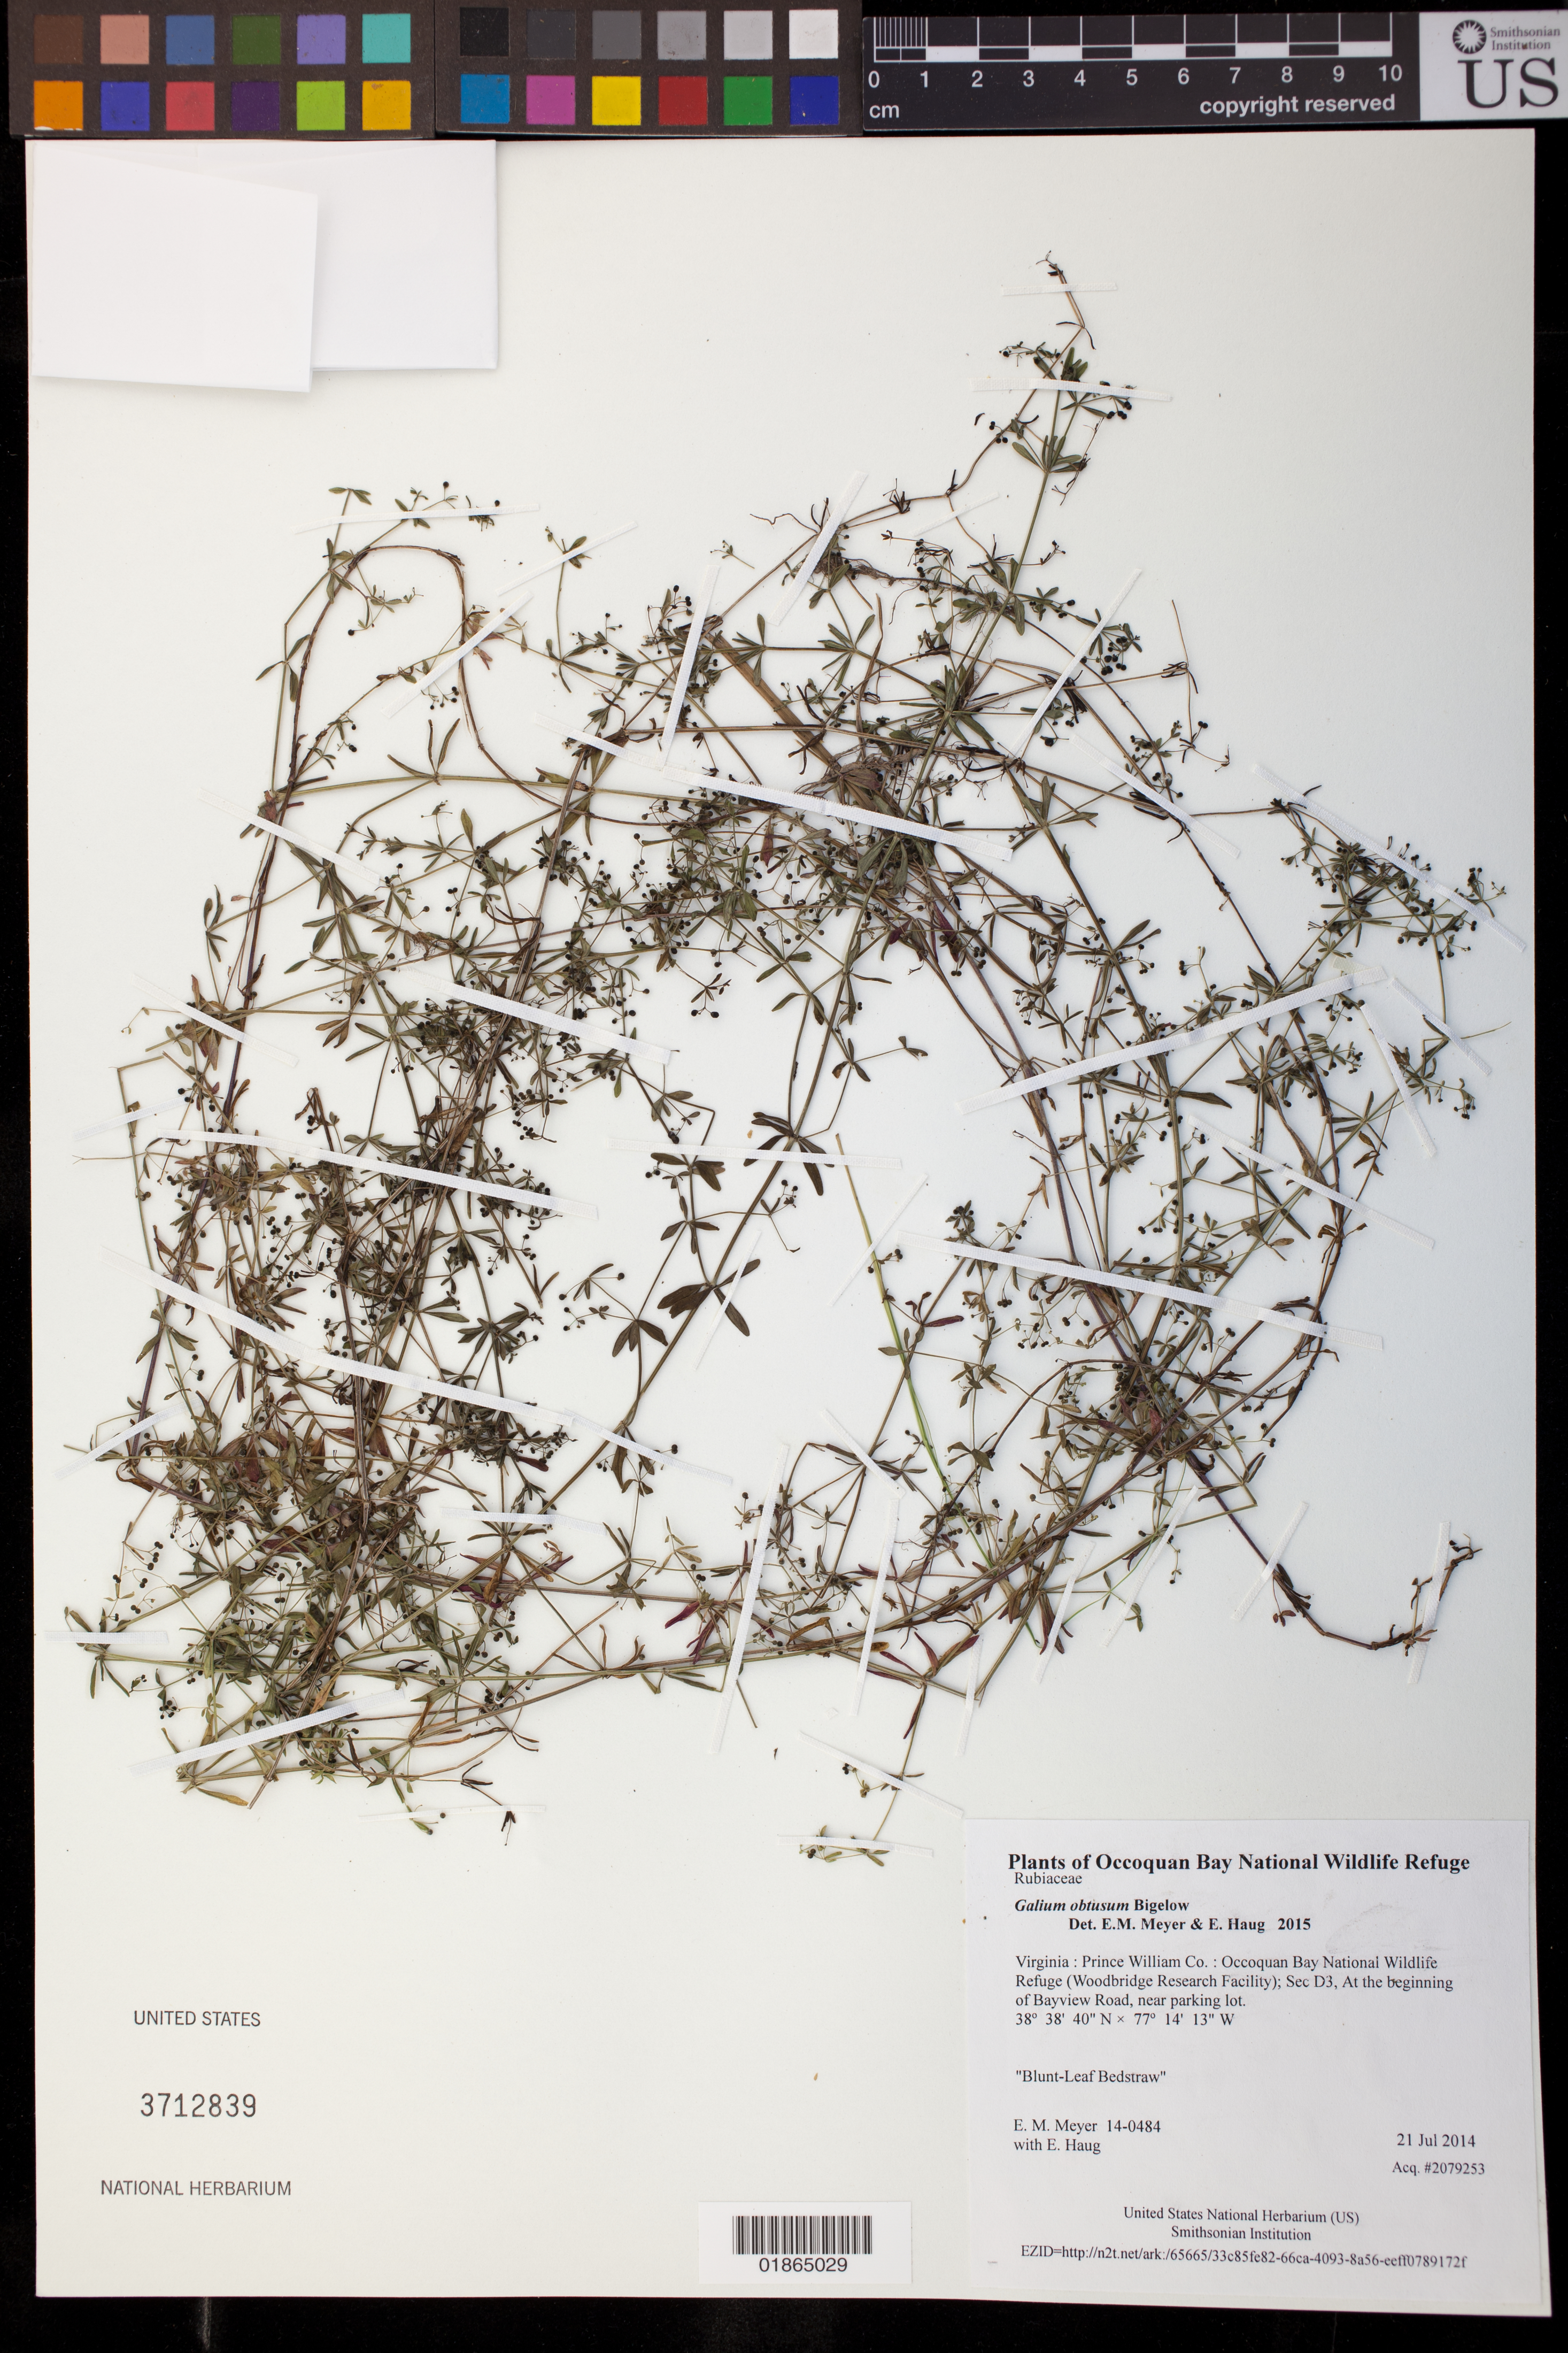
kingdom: Plantae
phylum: Tracheophyta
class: Magnoliopsida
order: Gentianales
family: Rubiaceae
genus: Galium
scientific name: Galium obtusum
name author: Bigelow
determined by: Meyer, E. M.; Haug, E.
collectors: E. M. Meyer & E. Haug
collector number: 14-0484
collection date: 2014-07-21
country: United States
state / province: Virginia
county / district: Prince William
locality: Occoquan Bay National Wildlife Refuge (Woodbridge Research Facility); Sec D3, At the beginning of Bayview Road, near parking lot.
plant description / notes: Blunt-Leaf Bedstraw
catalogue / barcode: US 3712839